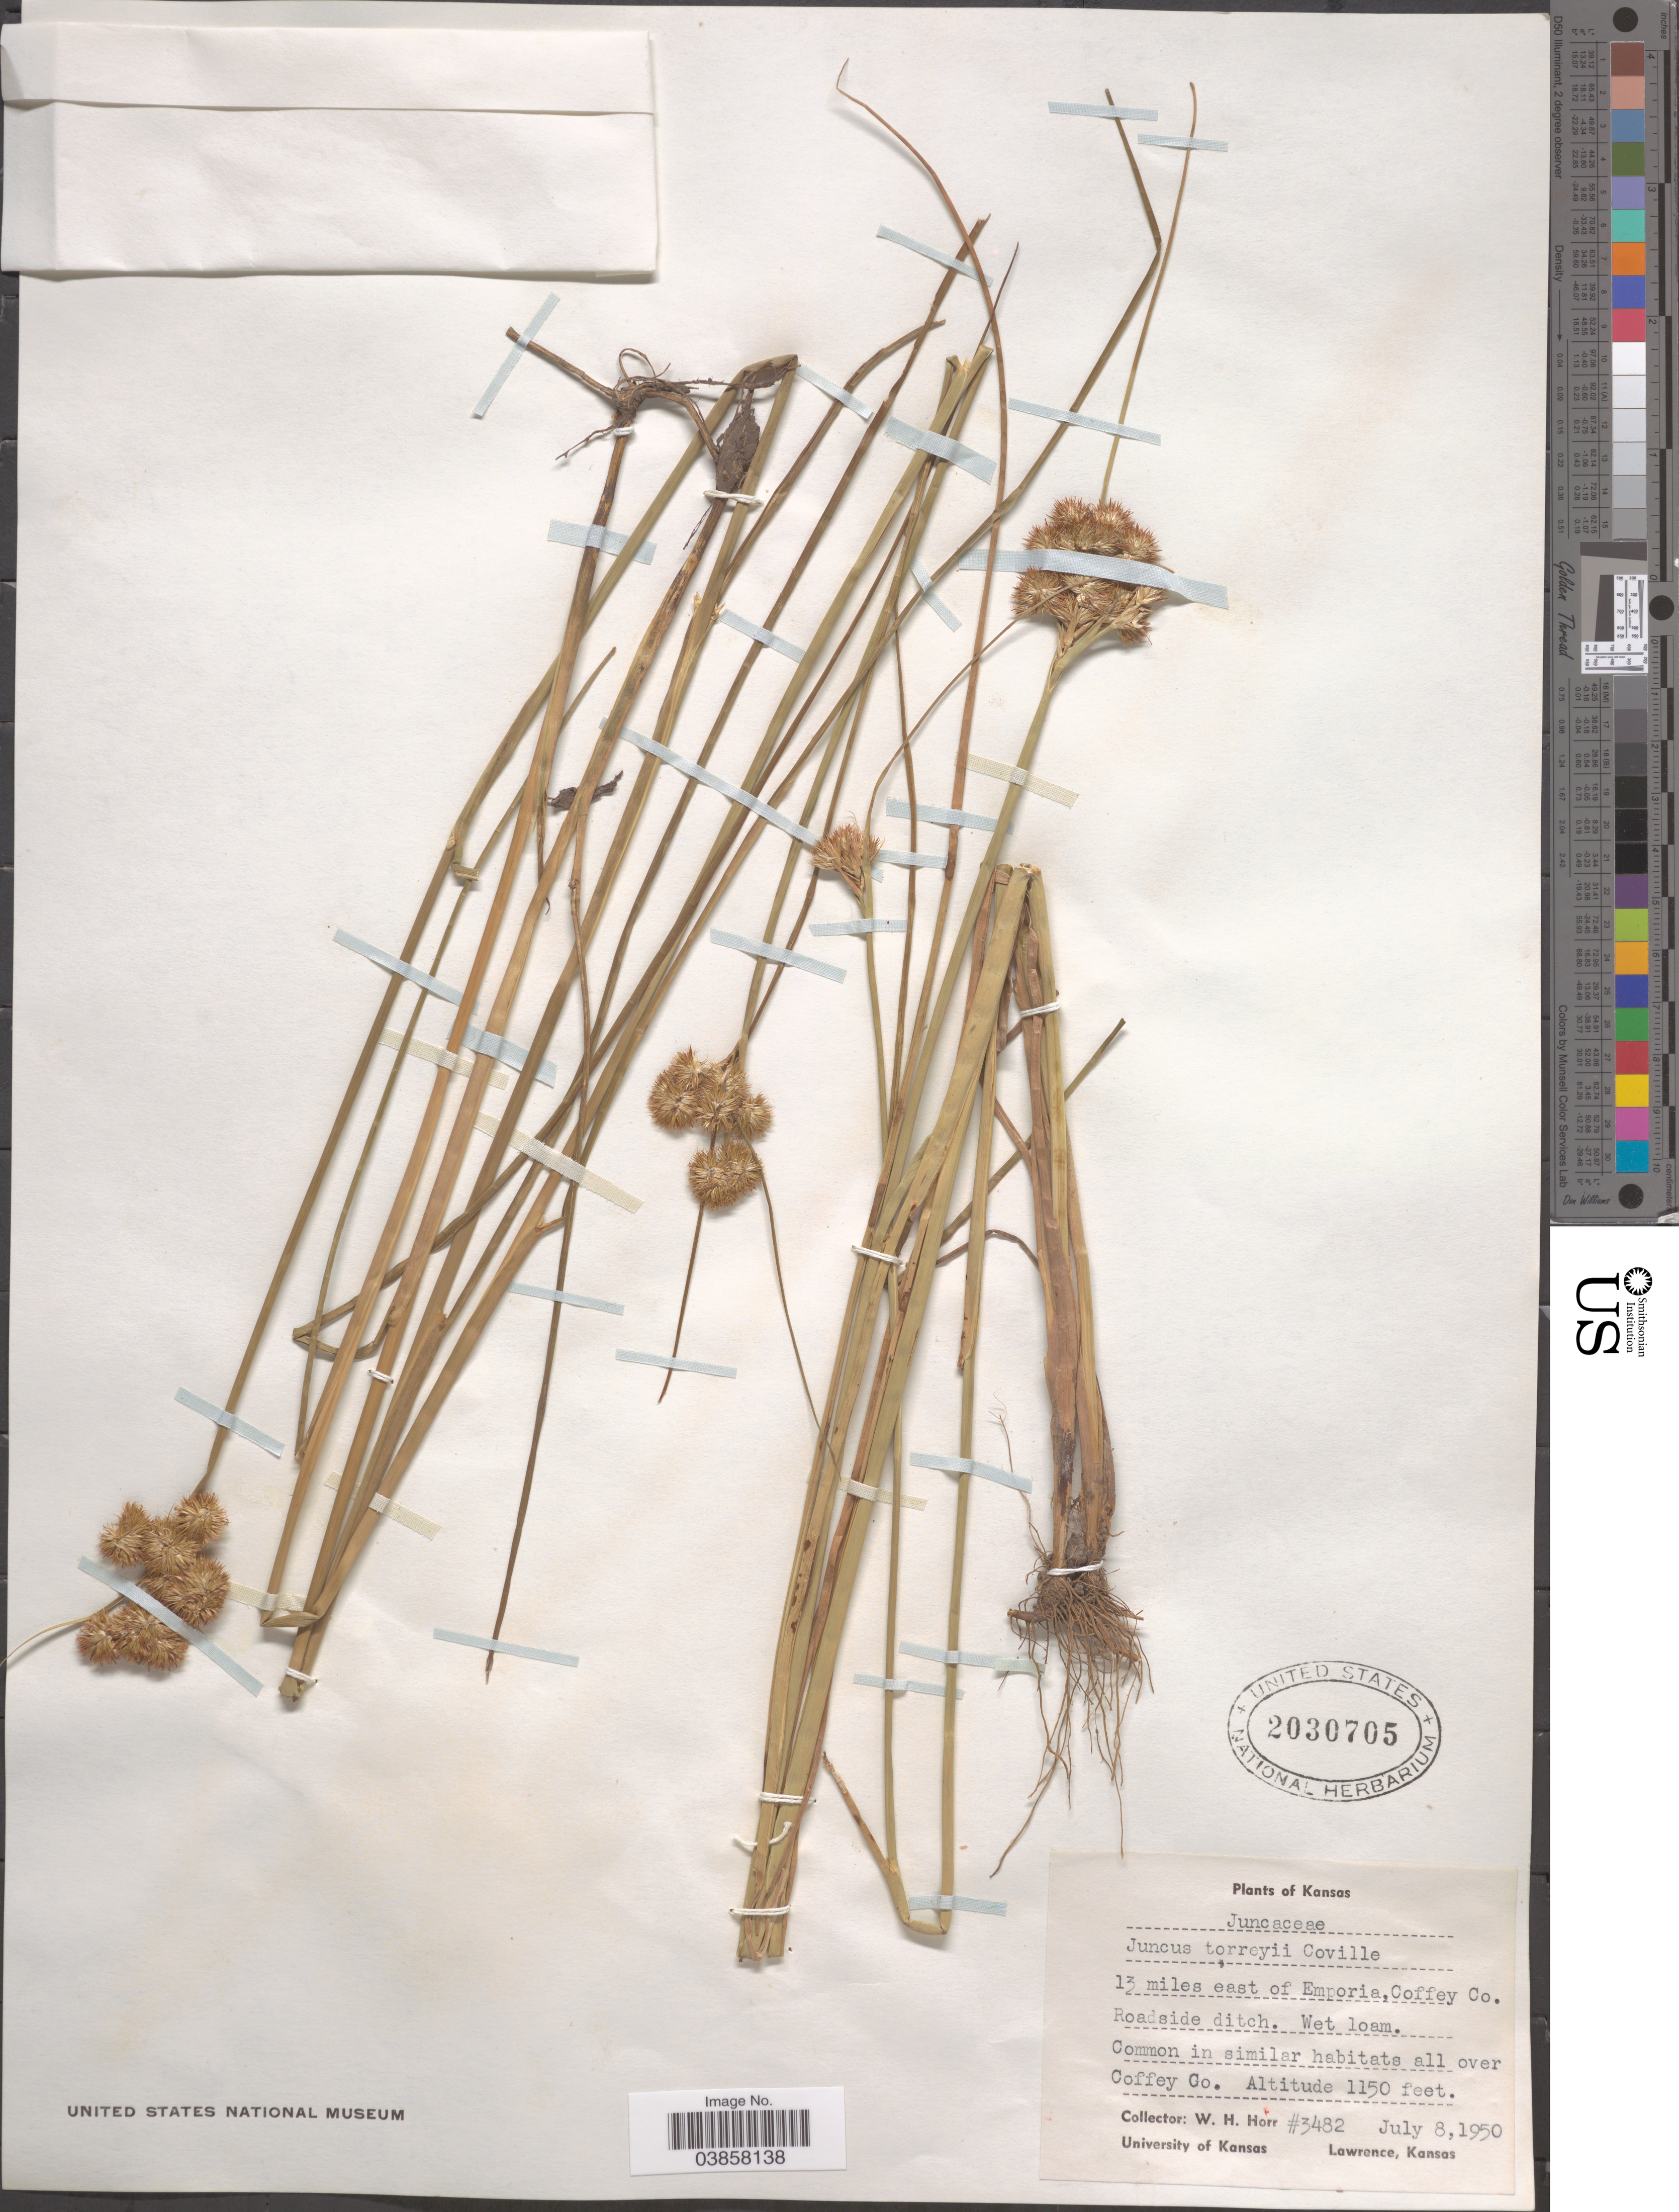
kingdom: Plantae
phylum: Tracheophyta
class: Liliopsida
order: Poales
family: Juncaceae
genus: Juncus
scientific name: Juncus torreyi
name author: Coville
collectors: W. H. Horr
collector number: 3482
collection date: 1950-07-08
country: United States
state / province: Kansas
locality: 13 miles east of Emporia, Coffey Co.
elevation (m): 351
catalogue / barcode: US 2030705